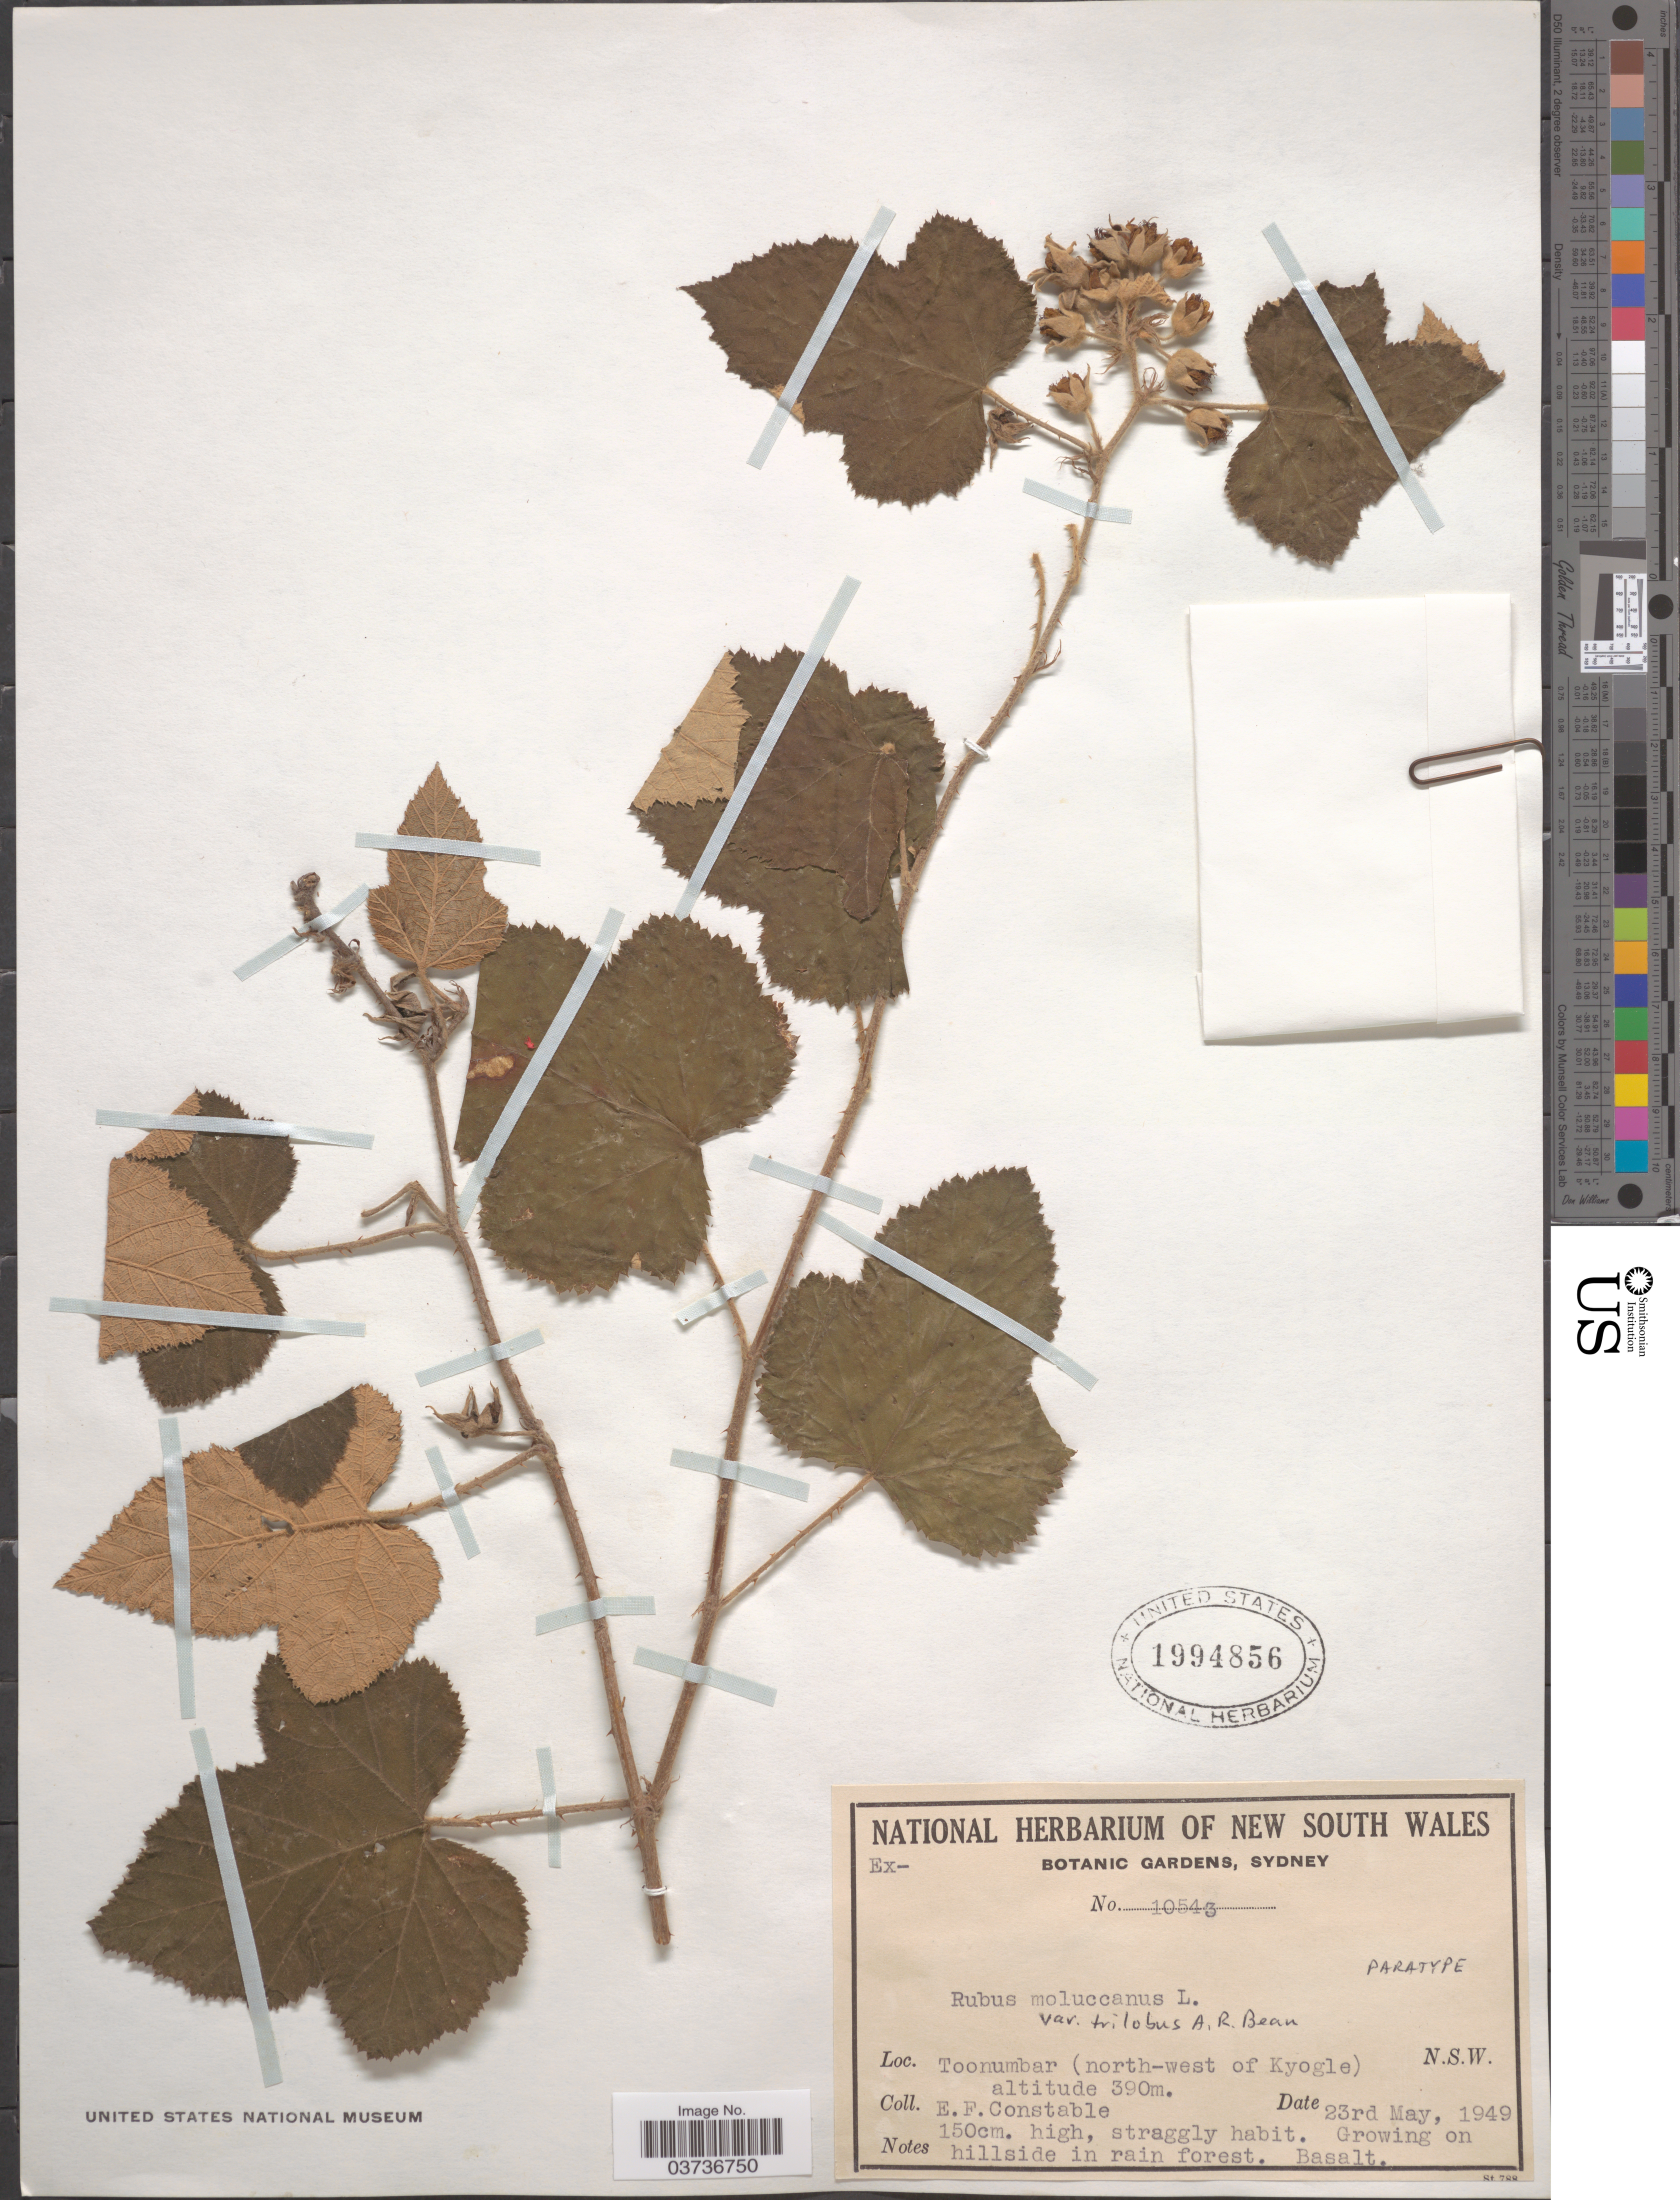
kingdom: Plantae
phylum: Tracheophyta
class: Magnoliopsida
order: Rosales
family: Rosaceae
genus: Rubus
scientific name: Rubus moluccanus var. trilobus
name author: A.R. Bean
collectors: E. F. Constable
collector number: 10543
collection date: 1949-05-23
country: Australia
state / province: New South Wales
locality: Toonumbar (north-west of Kyogle). Growing on hillside in rain forest.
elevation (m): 390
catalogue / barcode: US 1994856